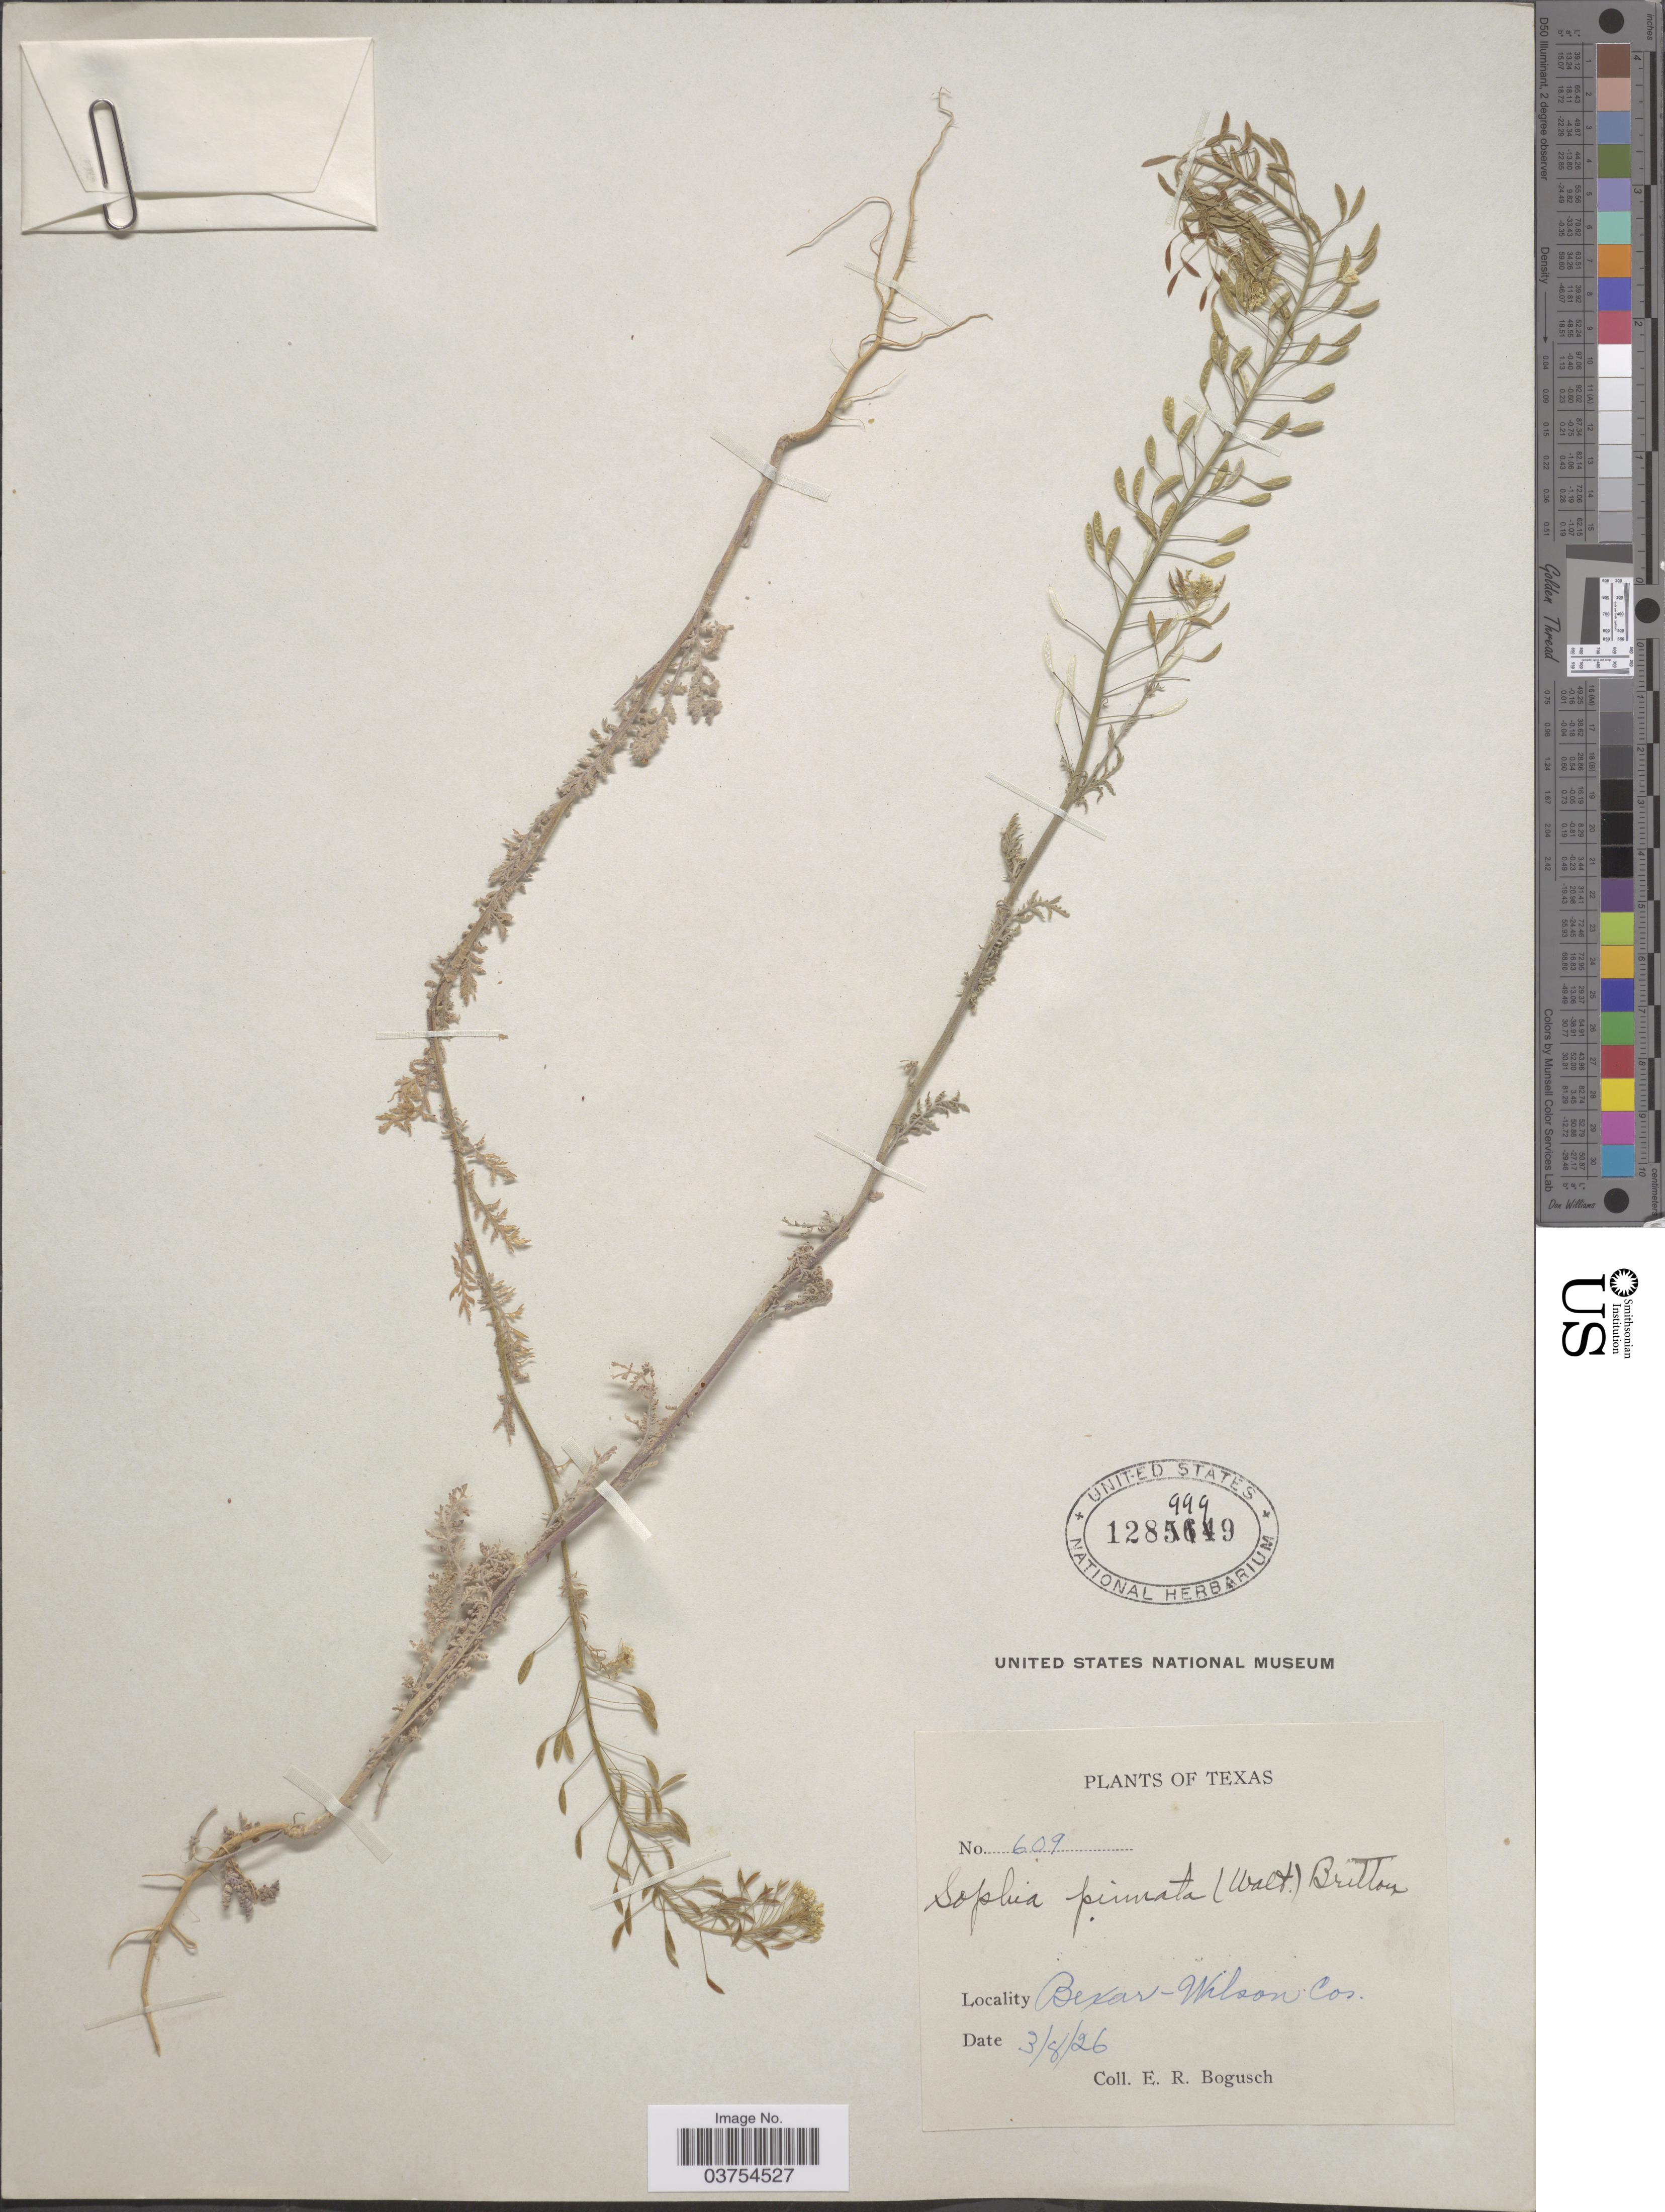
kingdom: Plantae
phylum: Tracheophyta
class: Magnoliopsida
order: Brassicales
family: Brassicaceae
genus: Descurainia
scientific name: Descurainia pinnata subsp. typica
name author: (C.A. Mey.) Detling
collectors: E. Bogusch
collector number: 609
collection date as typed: Transcribed d/m/y: 8/3/26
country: United States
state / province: Texas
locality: Bexar- Wilson Cos.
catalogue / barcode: US 1289999